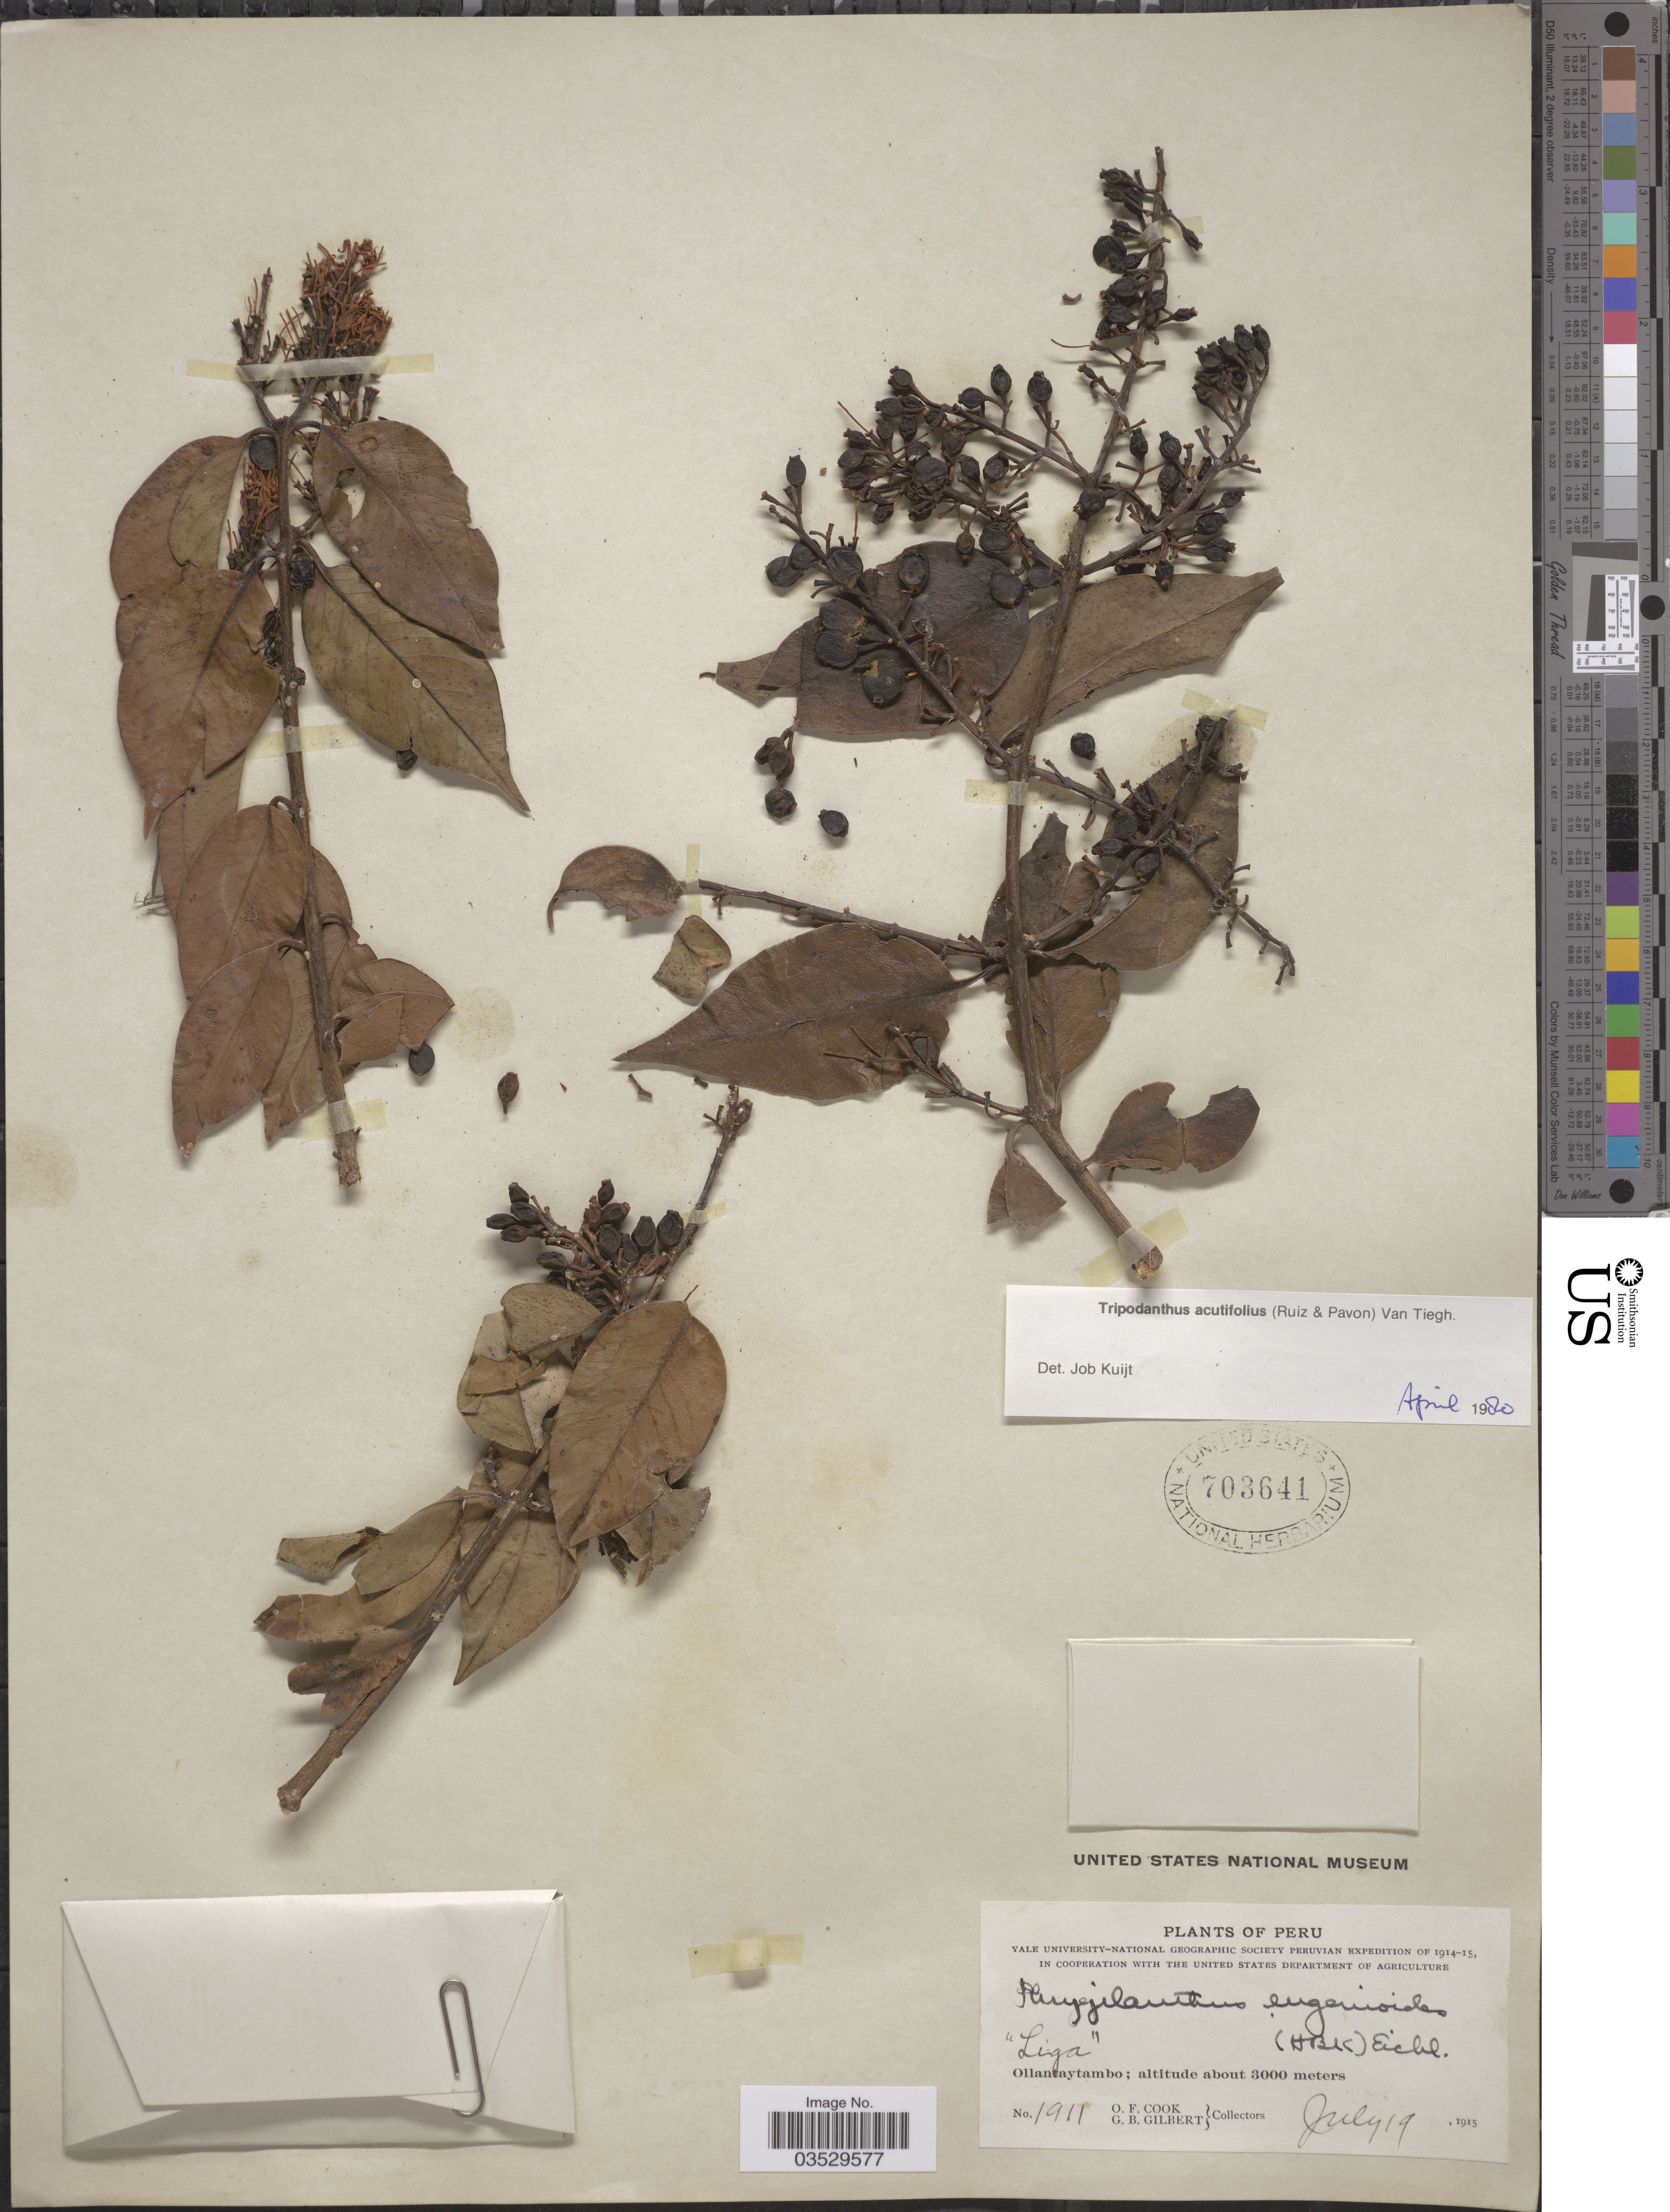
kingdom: Plantae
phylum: Tracheophyta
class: Magnoliopsida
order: Santalales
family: Loranthaceae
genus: Tripodanthus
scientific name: Tripodanthus acutifolius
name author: Tiegh.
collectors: O. F. Cook & G. B. Gilbert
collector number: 1911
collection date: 1915-07-19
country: Peru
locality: Ollantaytambo.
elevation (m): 3000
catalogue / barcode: US 703641